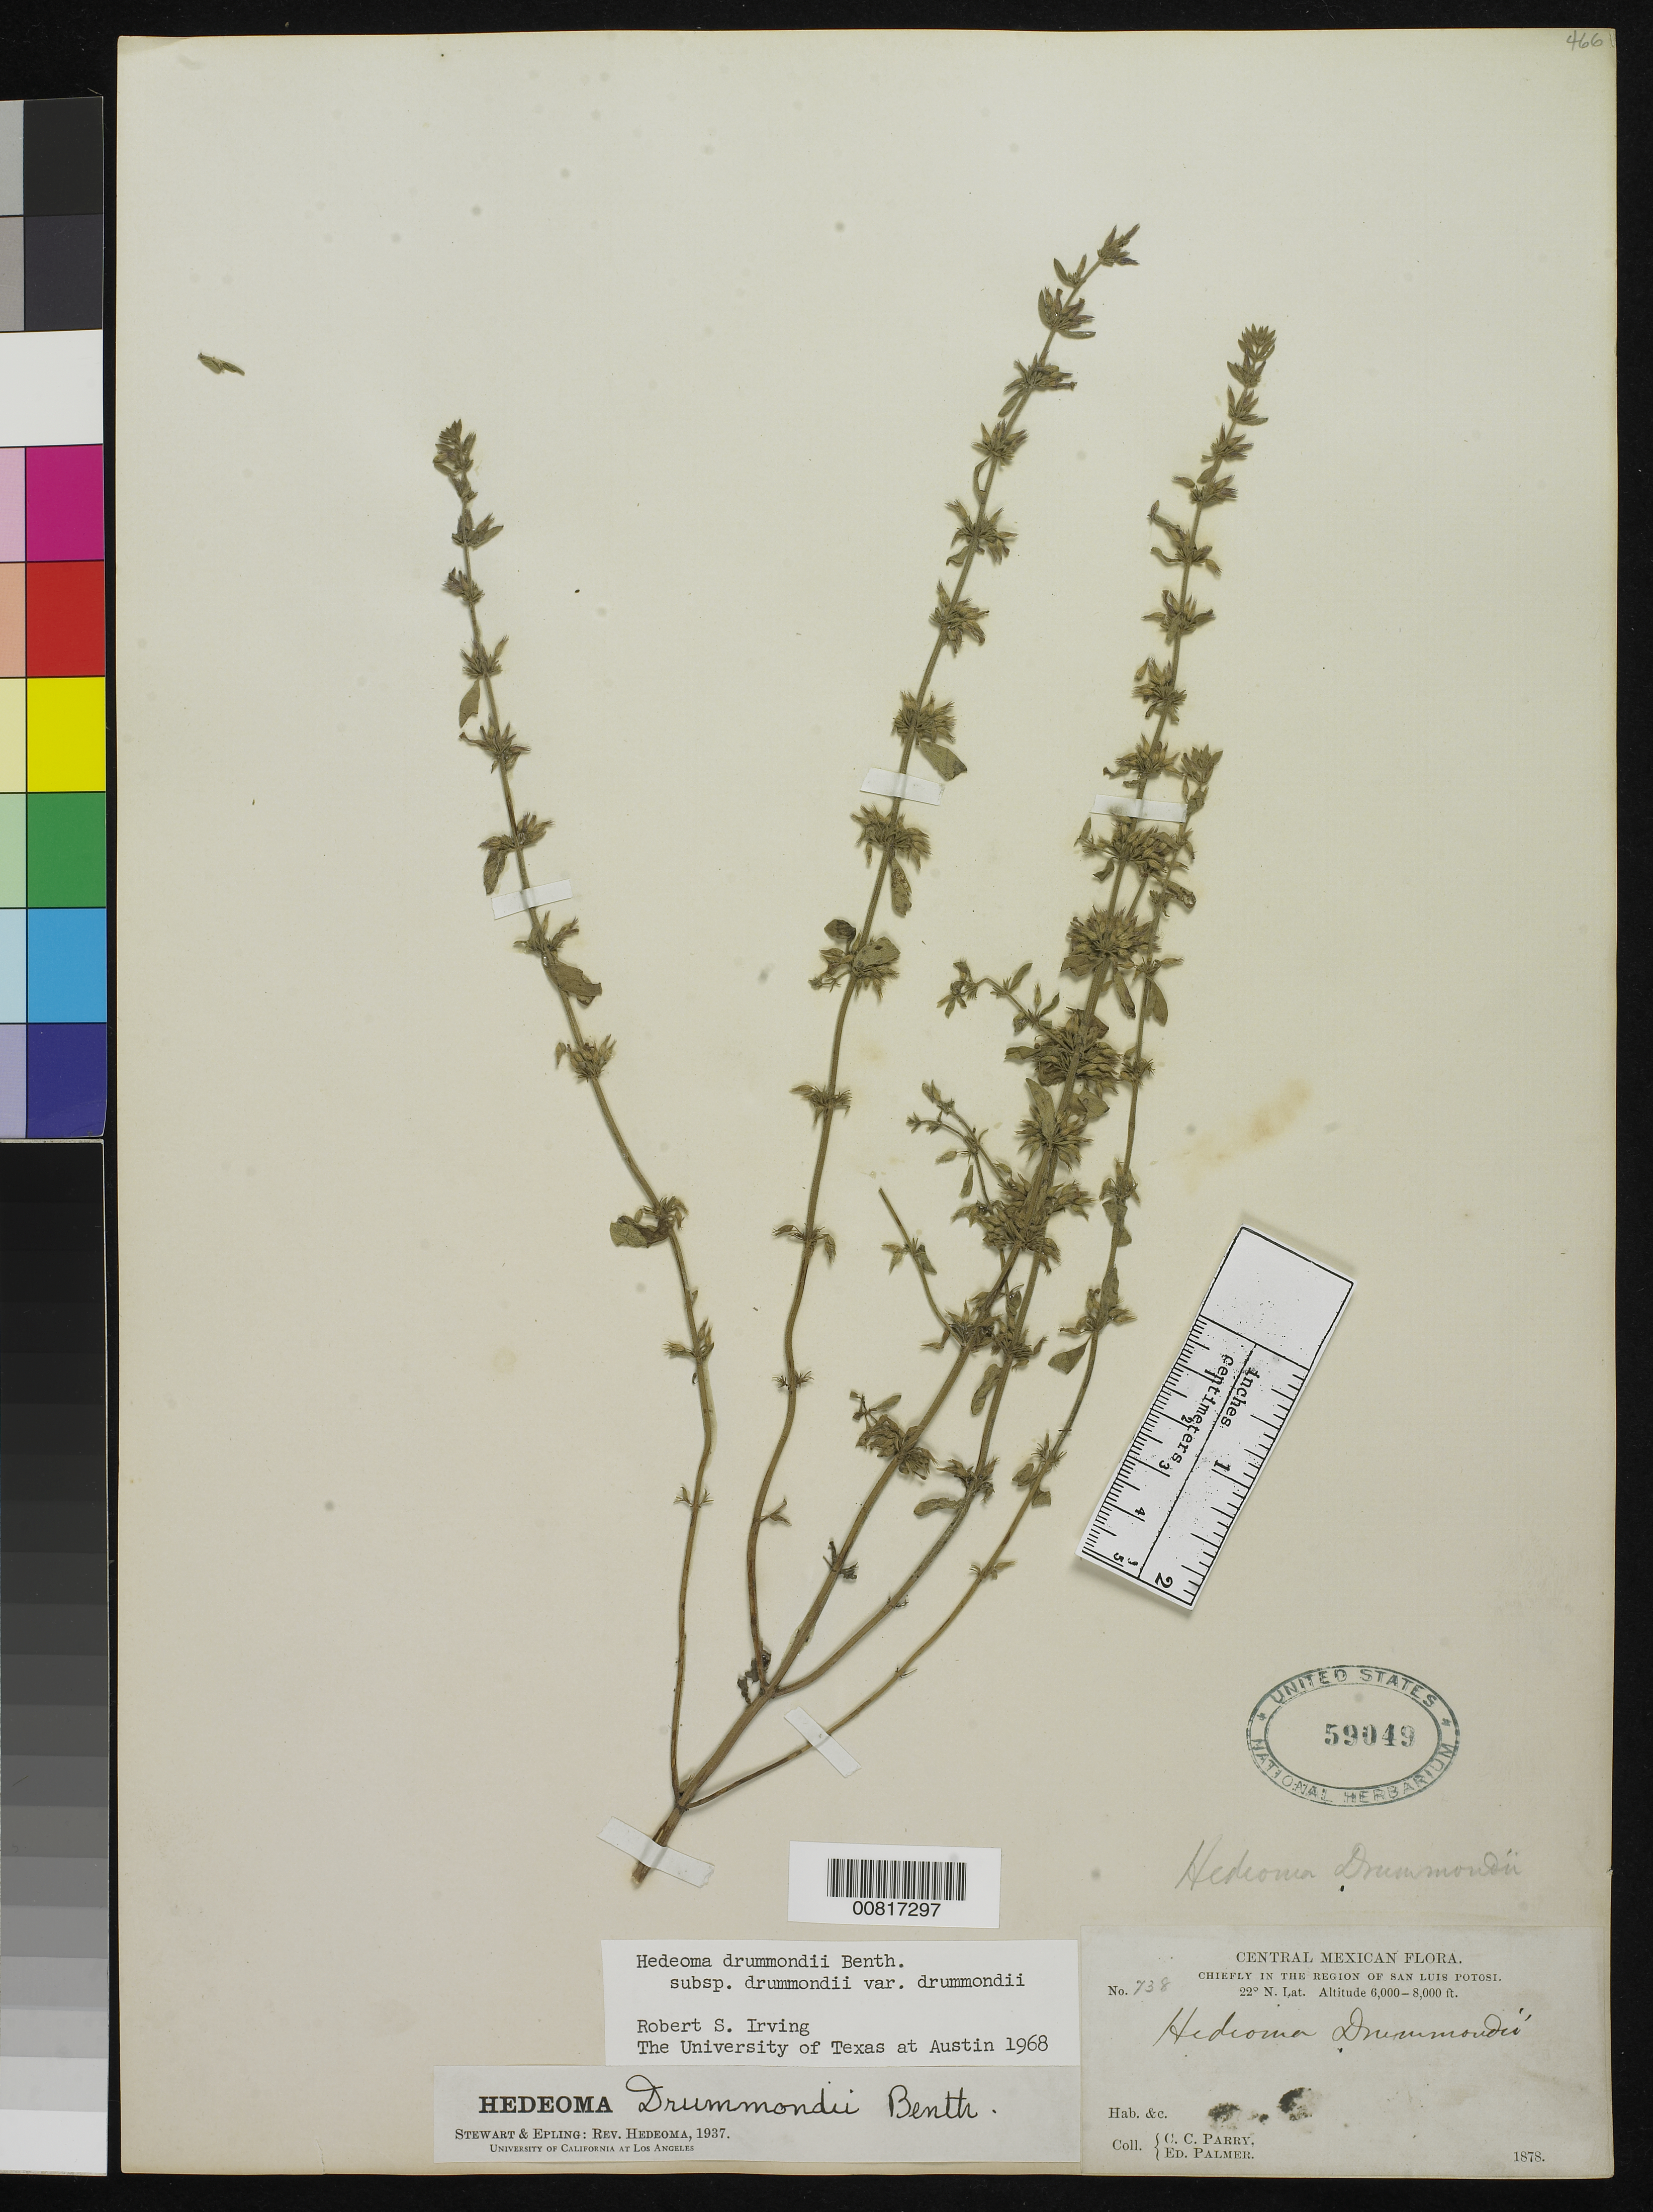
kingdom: Plantae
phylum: Tracheophyta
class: Magnoliopsida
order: Lamiales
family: Lamiaceae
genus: Hedeoma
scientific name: Hedeoma drummondii subsp. drummondii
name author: Benth.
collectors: C. C. Parry & E. Palmer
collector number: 738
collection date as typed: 1878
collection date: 1878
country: Mexico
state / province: San Luis Potosí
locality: Chiefly in the region of San Luis Potosí.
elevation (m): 1829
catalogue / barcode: US 59049